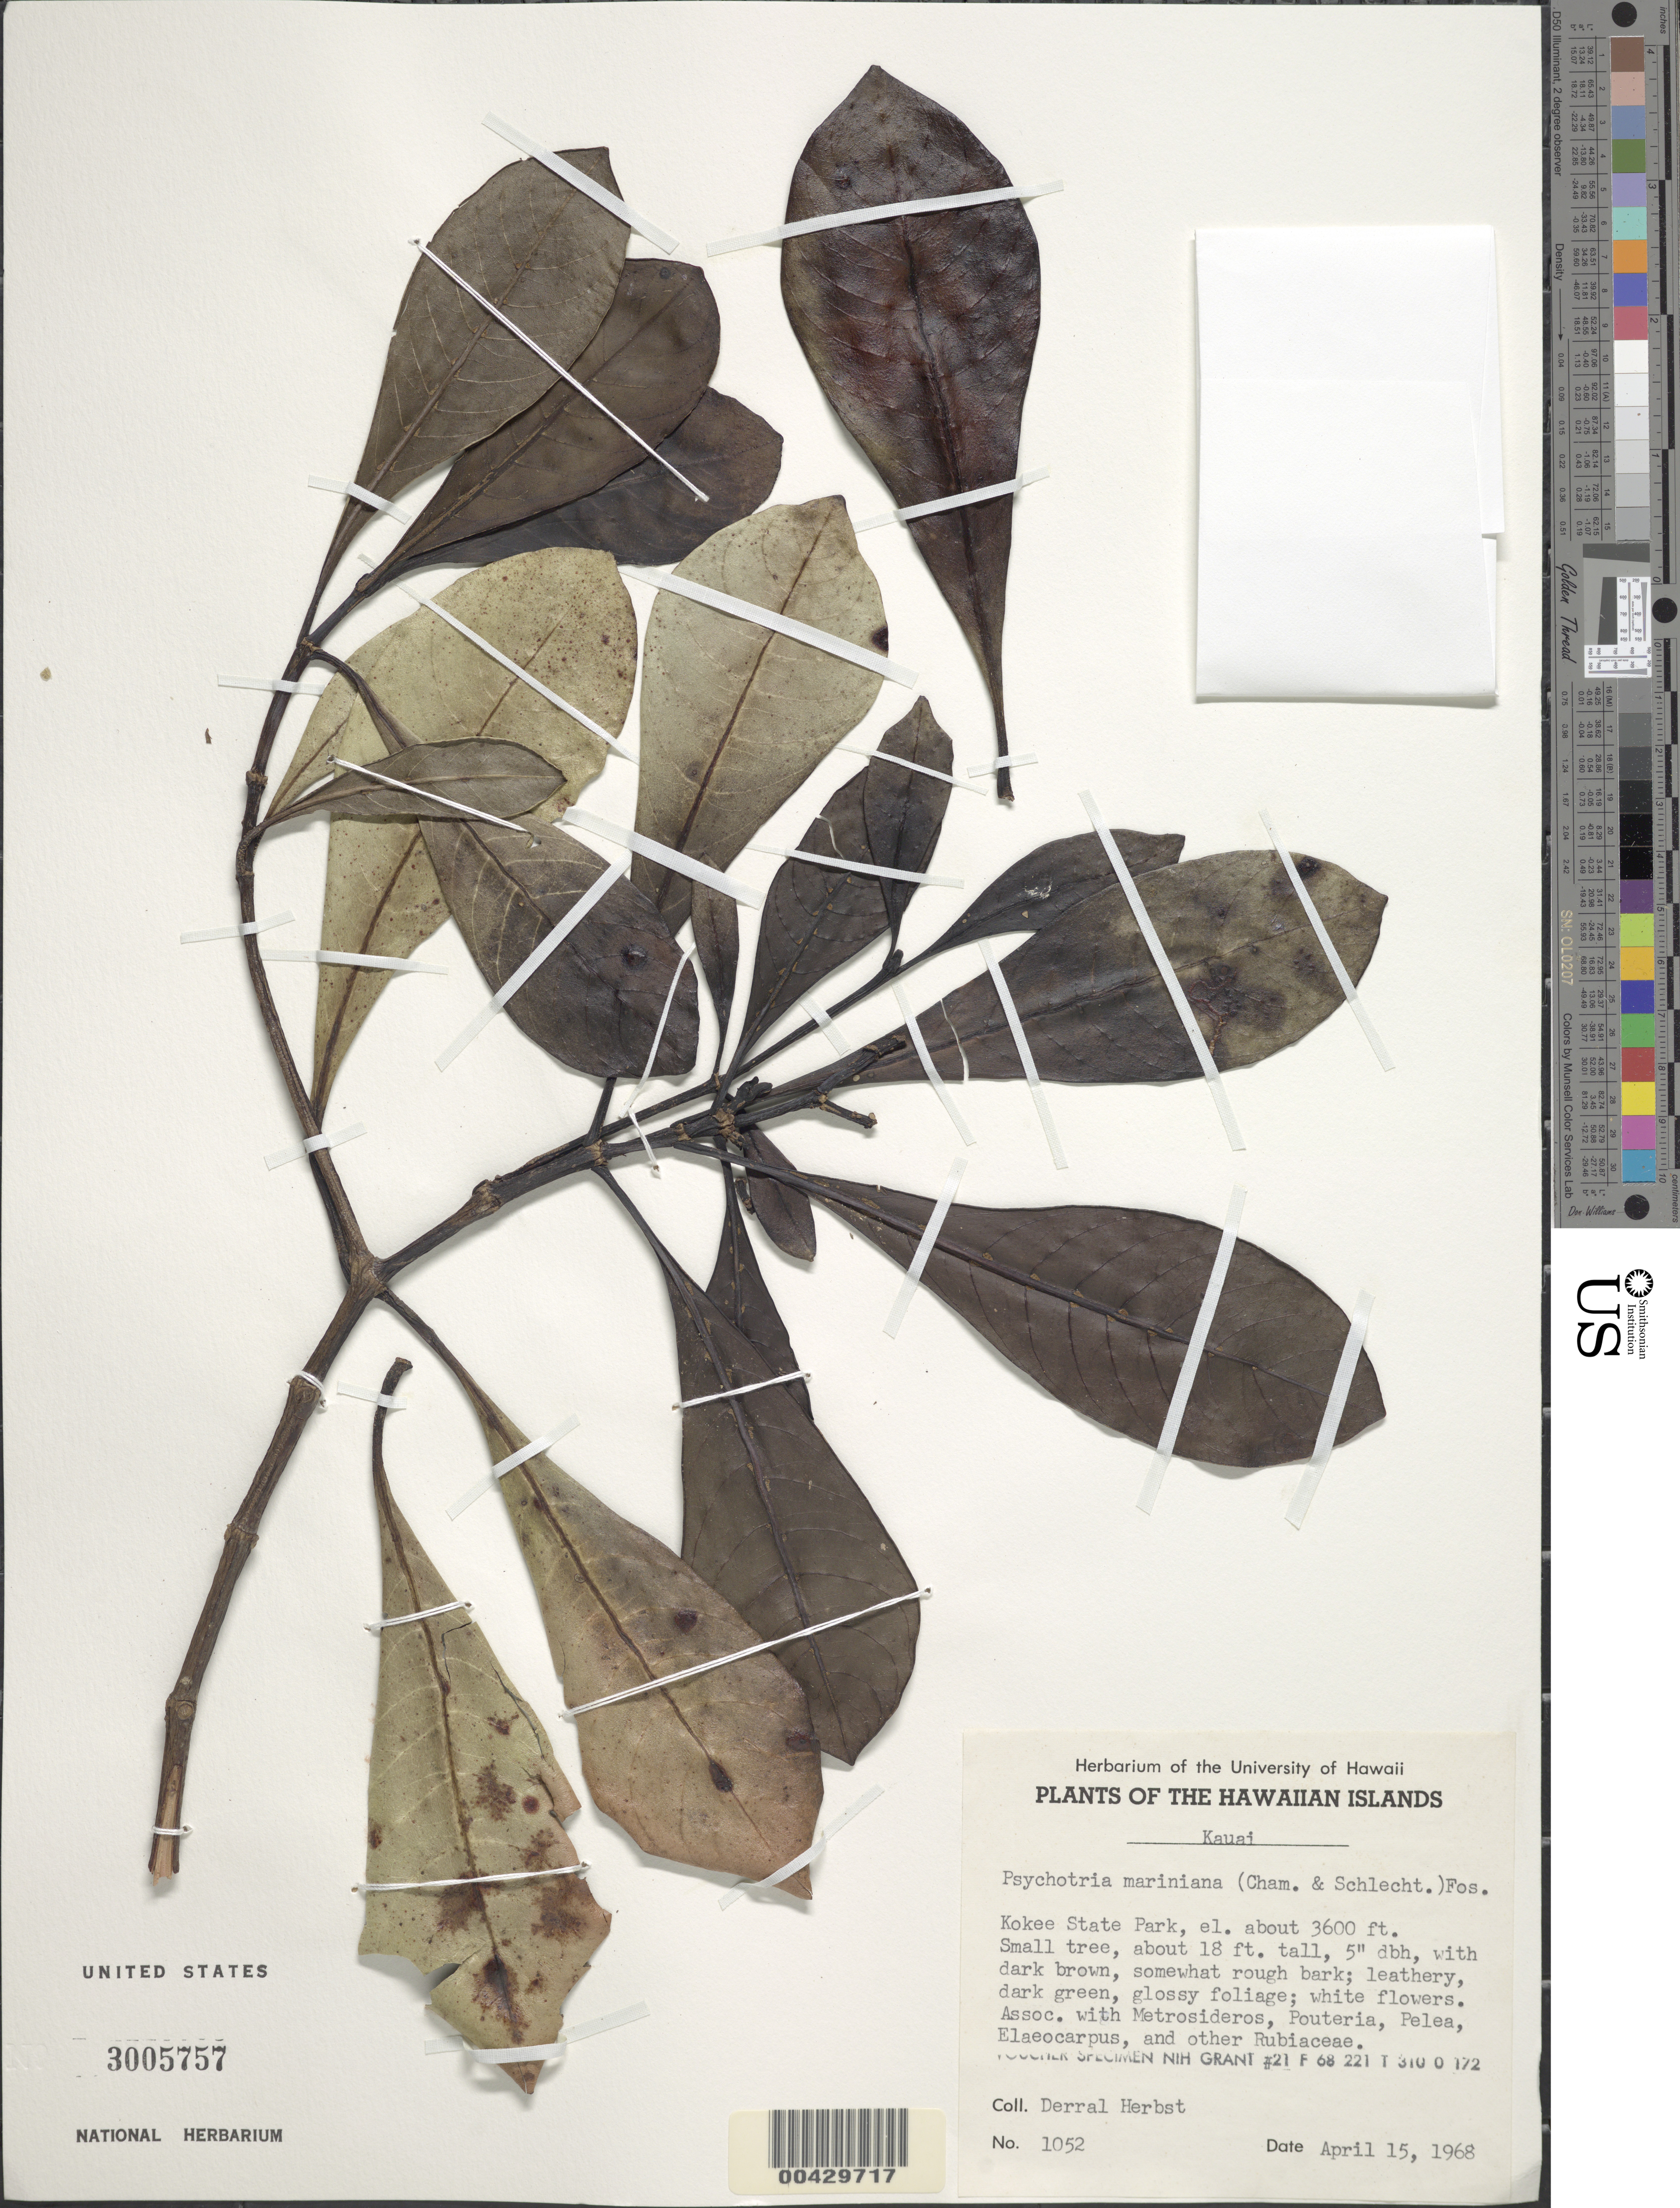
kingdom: Plantae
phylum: Tracheophyta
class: Magnoliopsida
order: Gentianales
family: Rubiaceae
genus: Psychotria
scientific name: Psychotria mariniana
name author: (Cham. & Schltdl.) Fosberg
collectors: D. R. Herbst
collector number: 1052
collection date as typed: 15 Apr 1968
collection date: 1968-04-15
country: United States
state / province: Hawaii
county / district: Kauai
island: Kaua'i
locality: Kokee State Park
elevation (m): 1097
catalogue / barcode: US 3005757